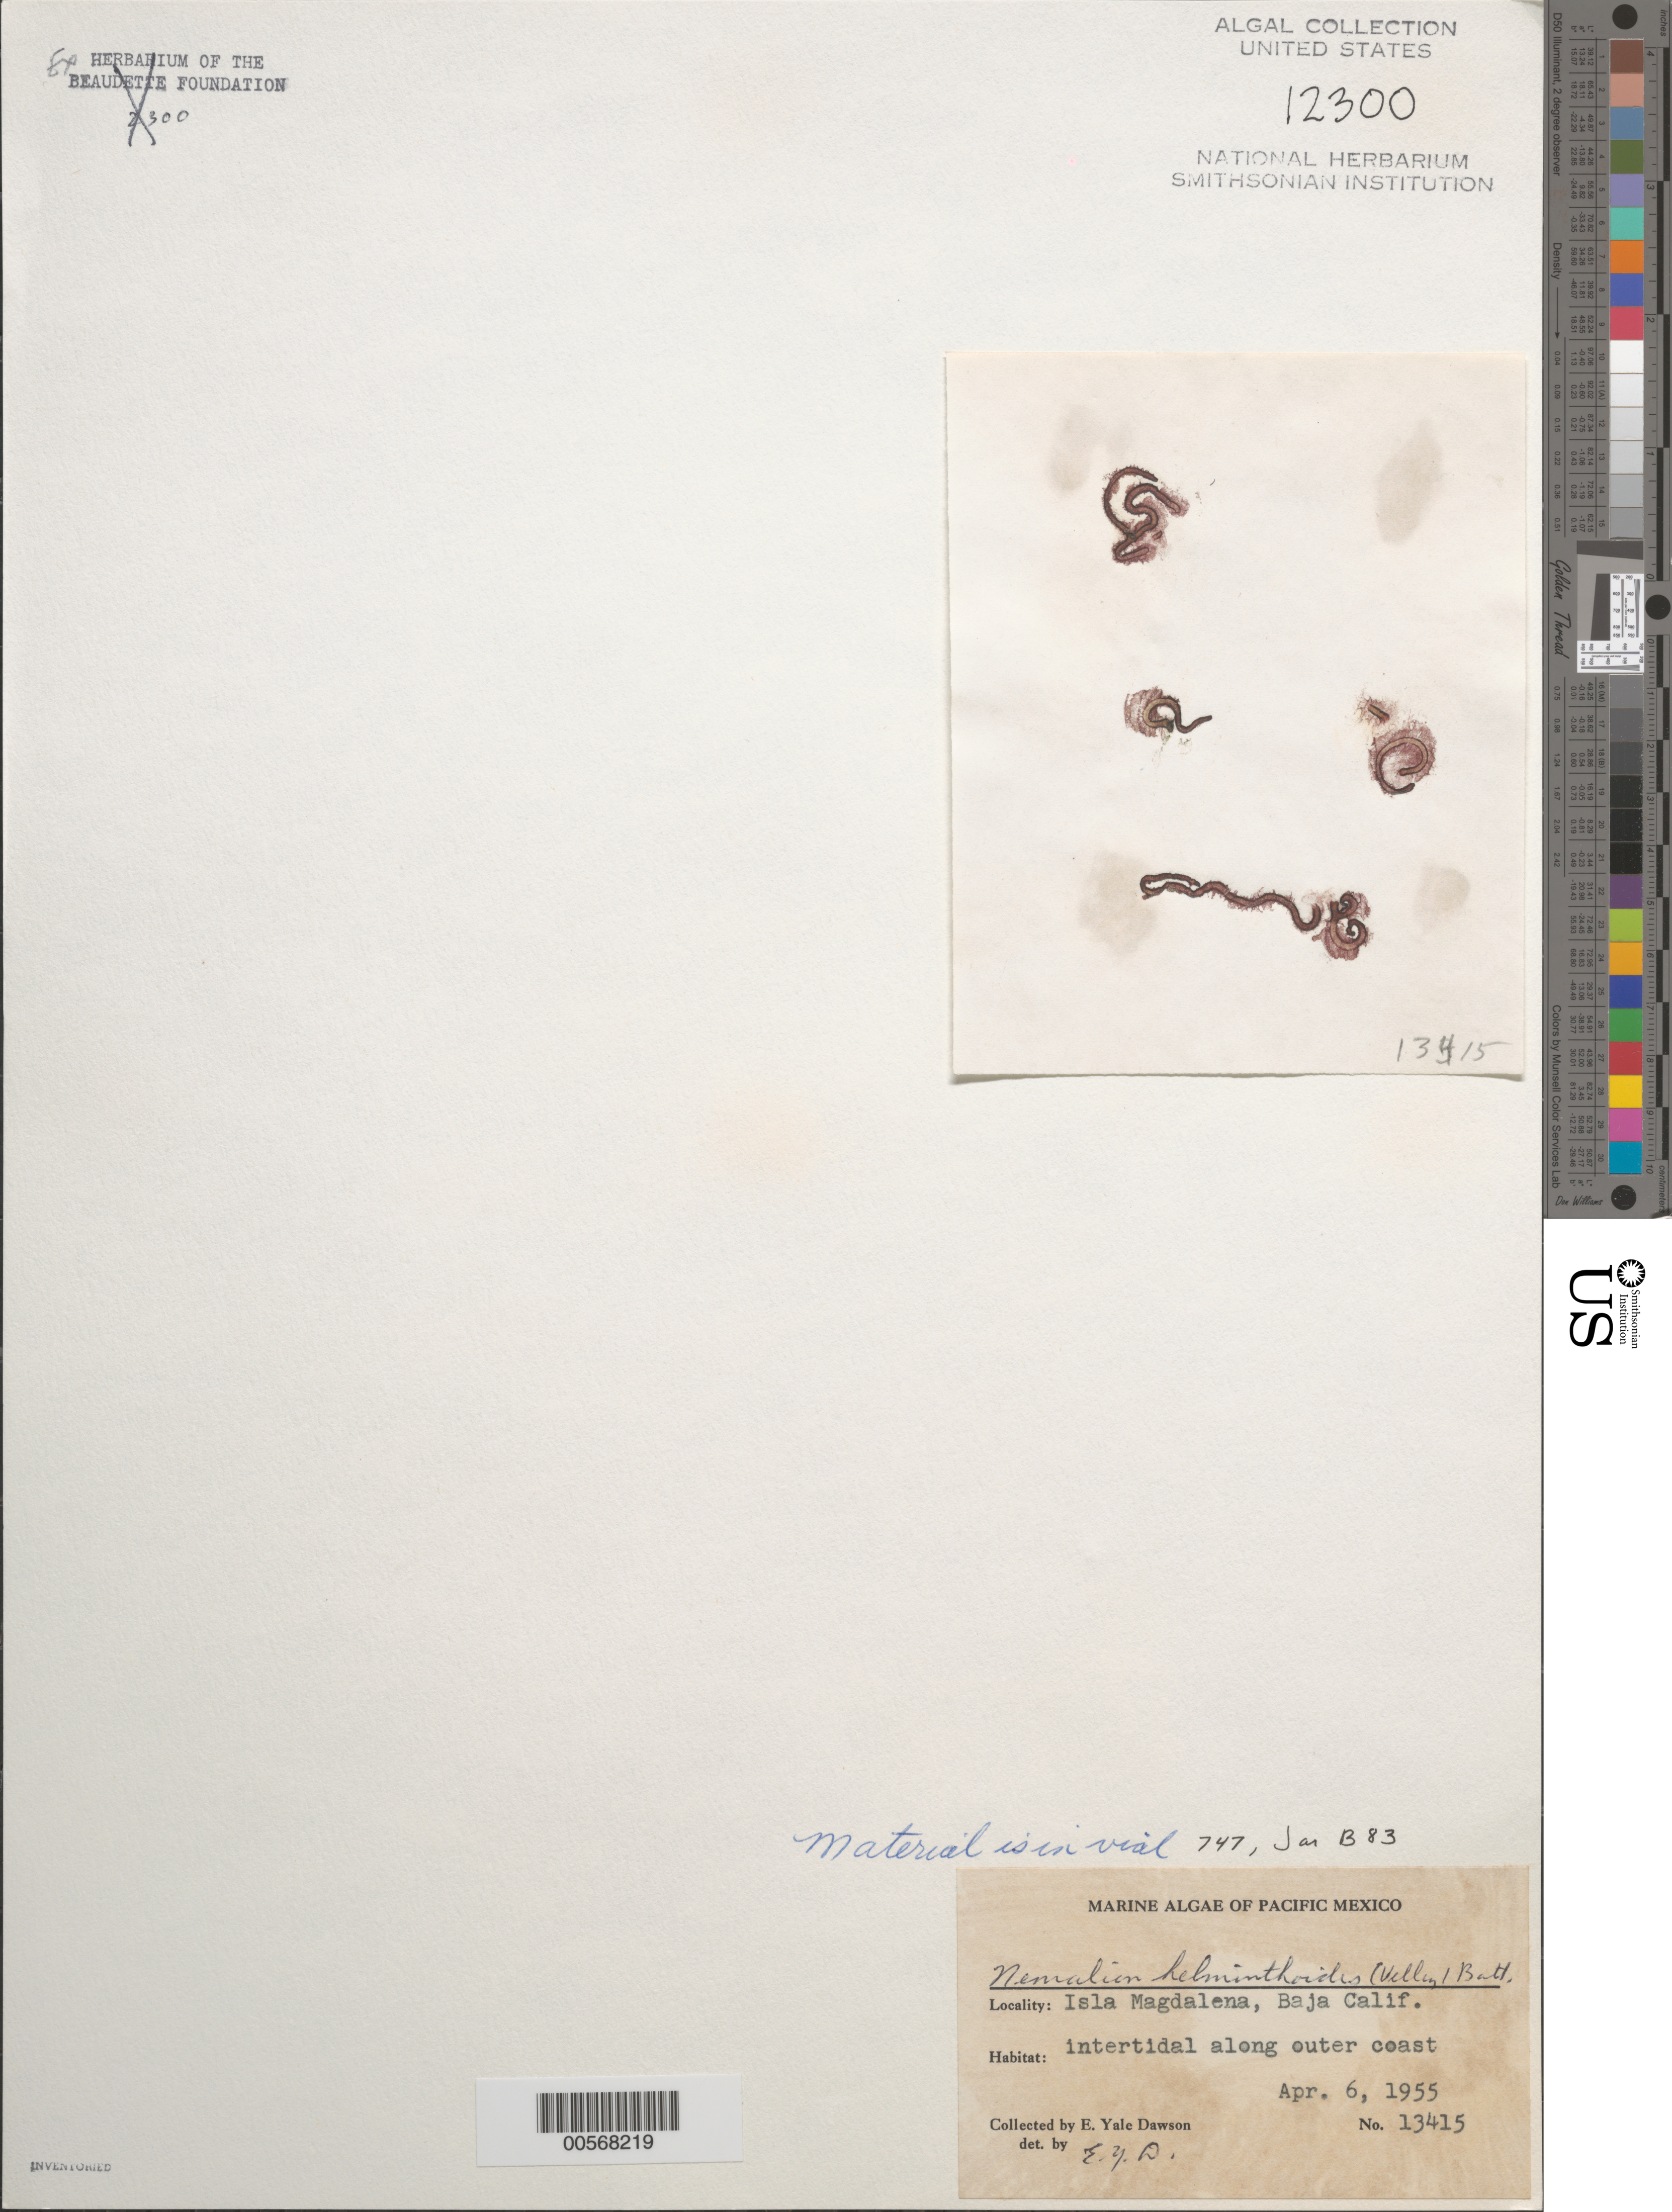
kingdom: Plantae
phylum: Rhodophyta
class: Florideophyceae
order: Nemaliales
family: Nemaliaceae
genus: Nemalion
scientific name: Nemalion multifidum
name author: (Lyngb.) Chauvin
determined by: Algae name updating Project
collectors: E. Y. Dawson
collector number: EYD 13415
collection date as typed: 06 Apr 1955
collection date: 1955-04-06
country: Mexico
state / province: Baja California Sur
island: Isla Magdalena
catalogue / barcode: US 12300